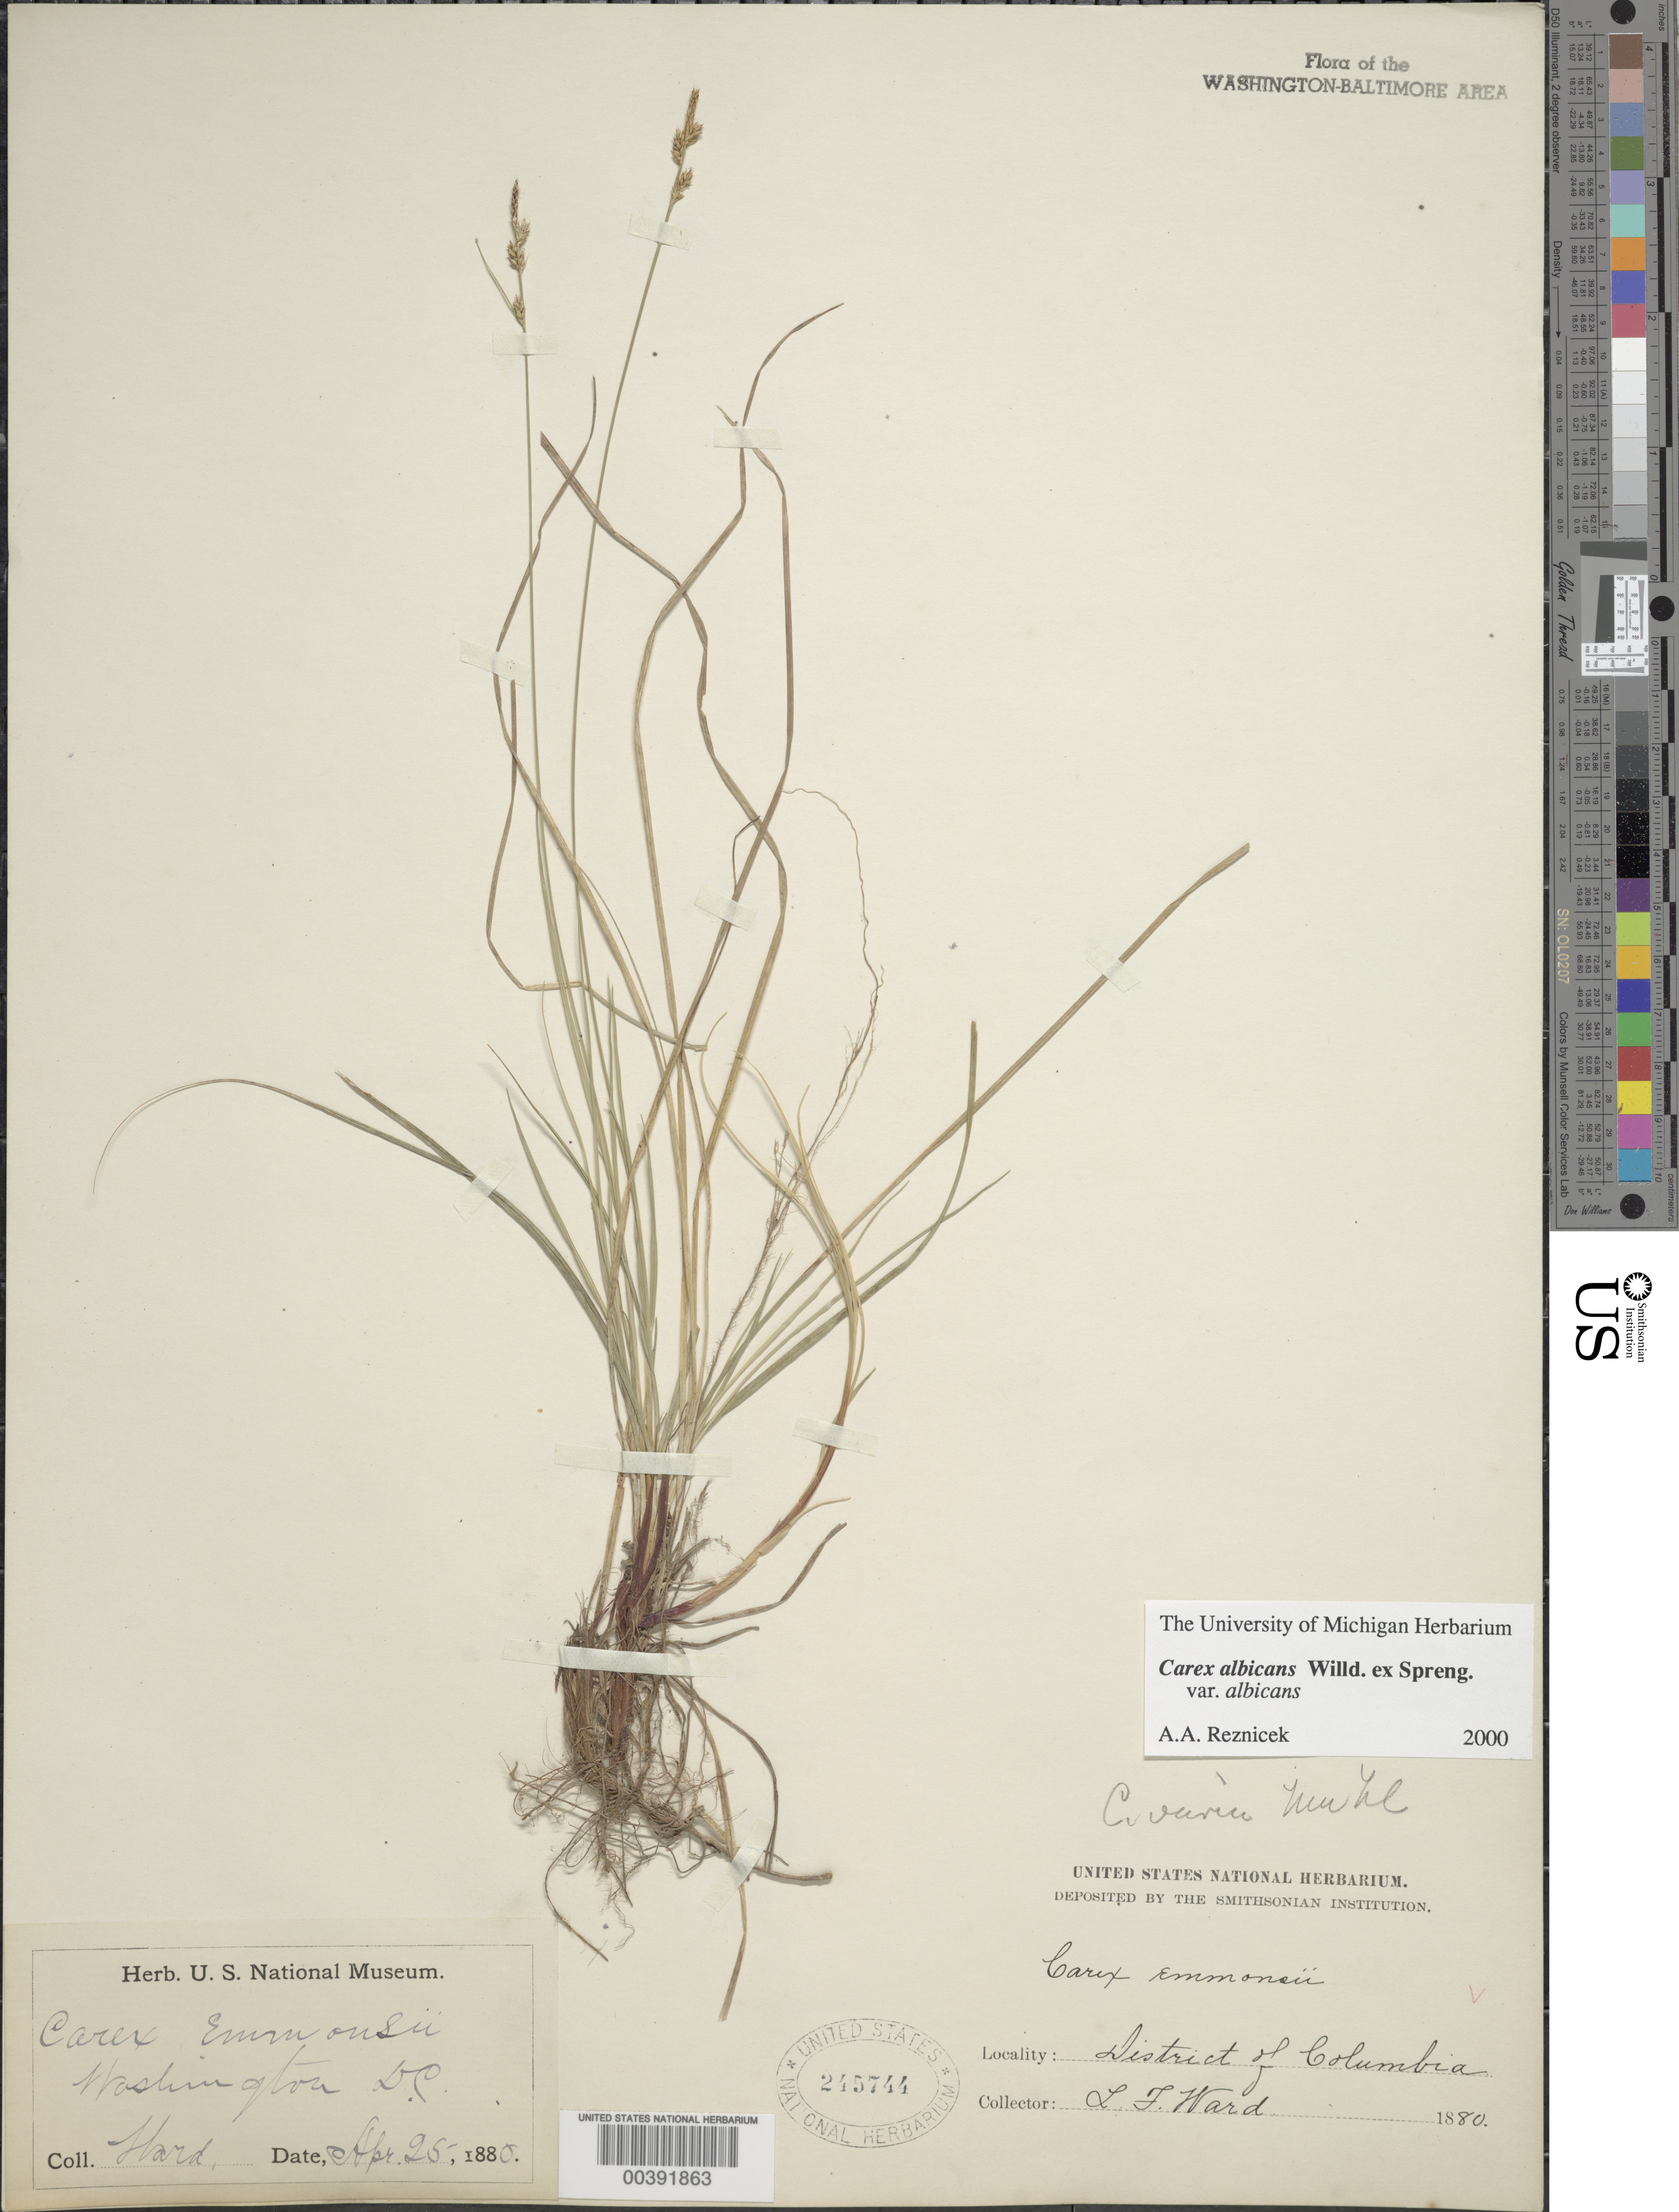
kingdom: Plantae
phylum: Tracheophyta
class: Liliopsida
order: Poales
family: Cyperaceae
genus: Carex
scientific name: Carex albicans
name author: Willd. ex Spreng.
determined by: Reznicek, A. A.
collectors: L. F. Ward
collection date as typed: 25 Apr 1880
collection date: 1880-04-25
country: United States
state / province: District of Columbia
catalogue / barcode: US 245744